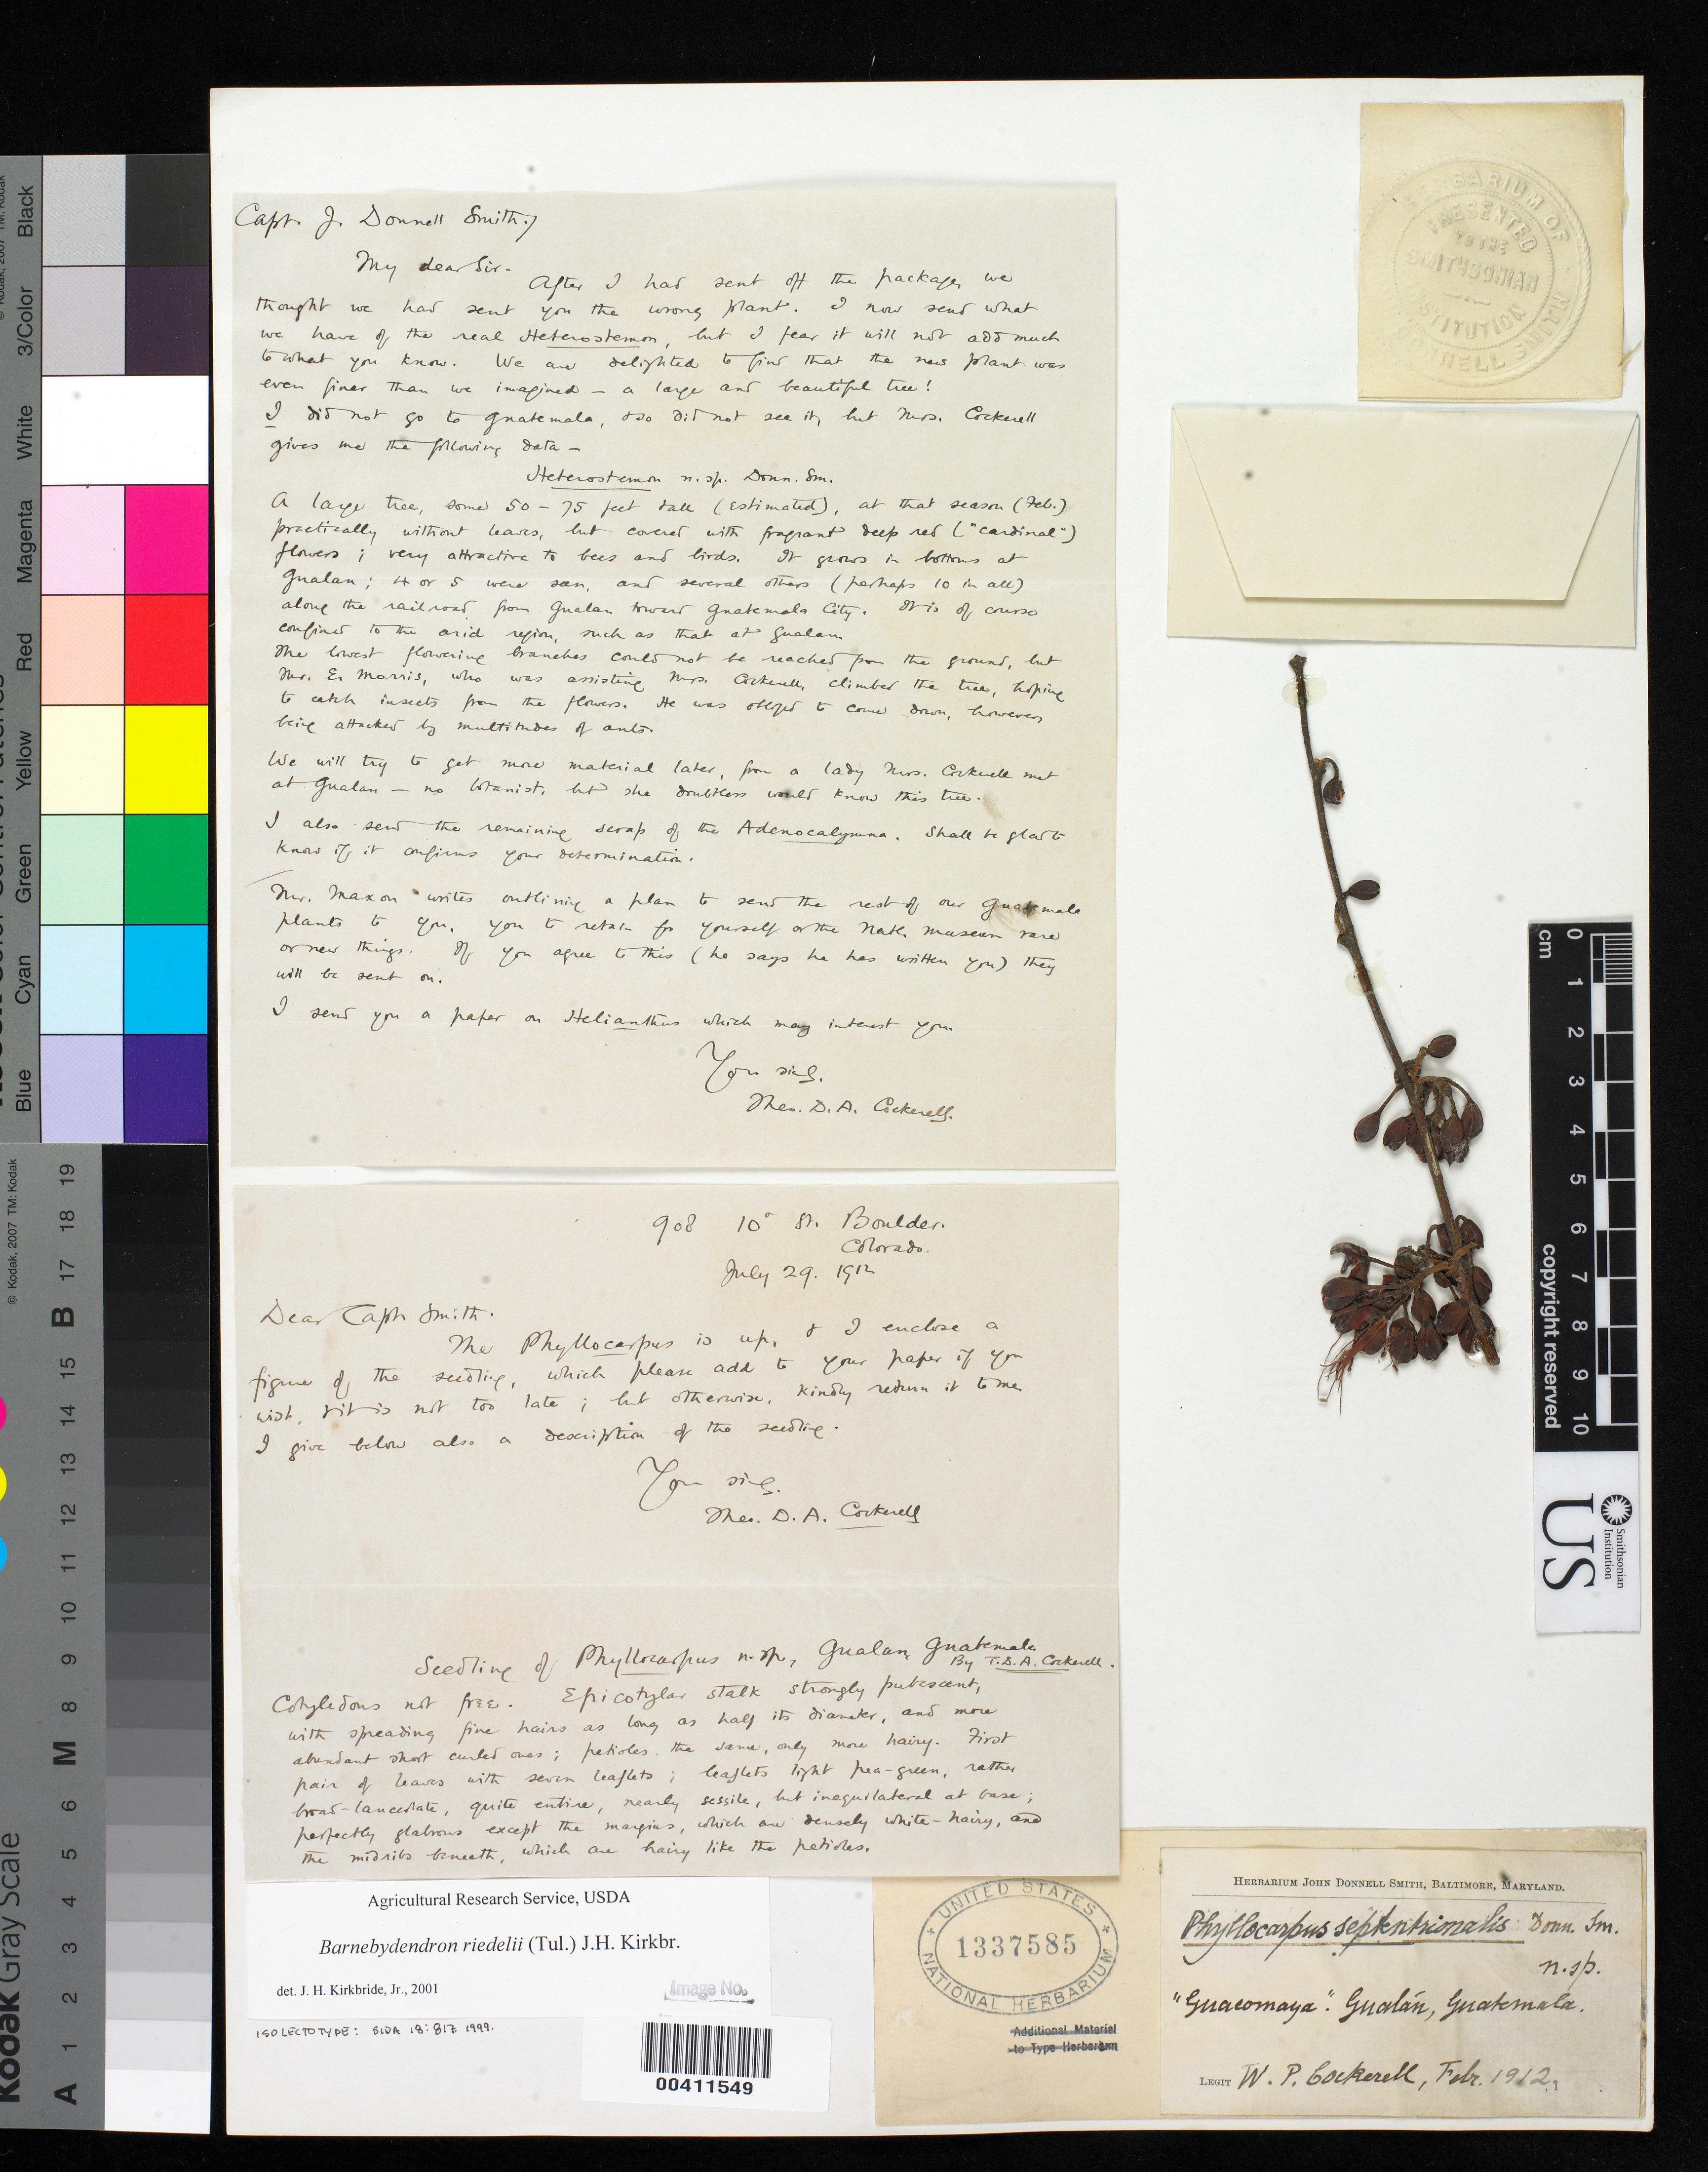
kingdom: Plantae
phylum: Tracheophyta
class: Magnoliopsida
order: Fabales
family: Fabaceae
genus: Phyllocarpus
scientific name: Phyllocarpus septentrionalis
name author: Donn. Sm.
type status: Isolectotype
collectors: W. Cockerell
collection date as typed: Feb 1912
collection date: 1912-02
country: Guatemala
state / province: Zacapa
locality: Gualan.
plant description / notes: For typification discussion see Kirkbride 1999, Sida 18: 817.; Specimen ex John Donnell Smith herbarium.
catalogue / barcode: US 1337585